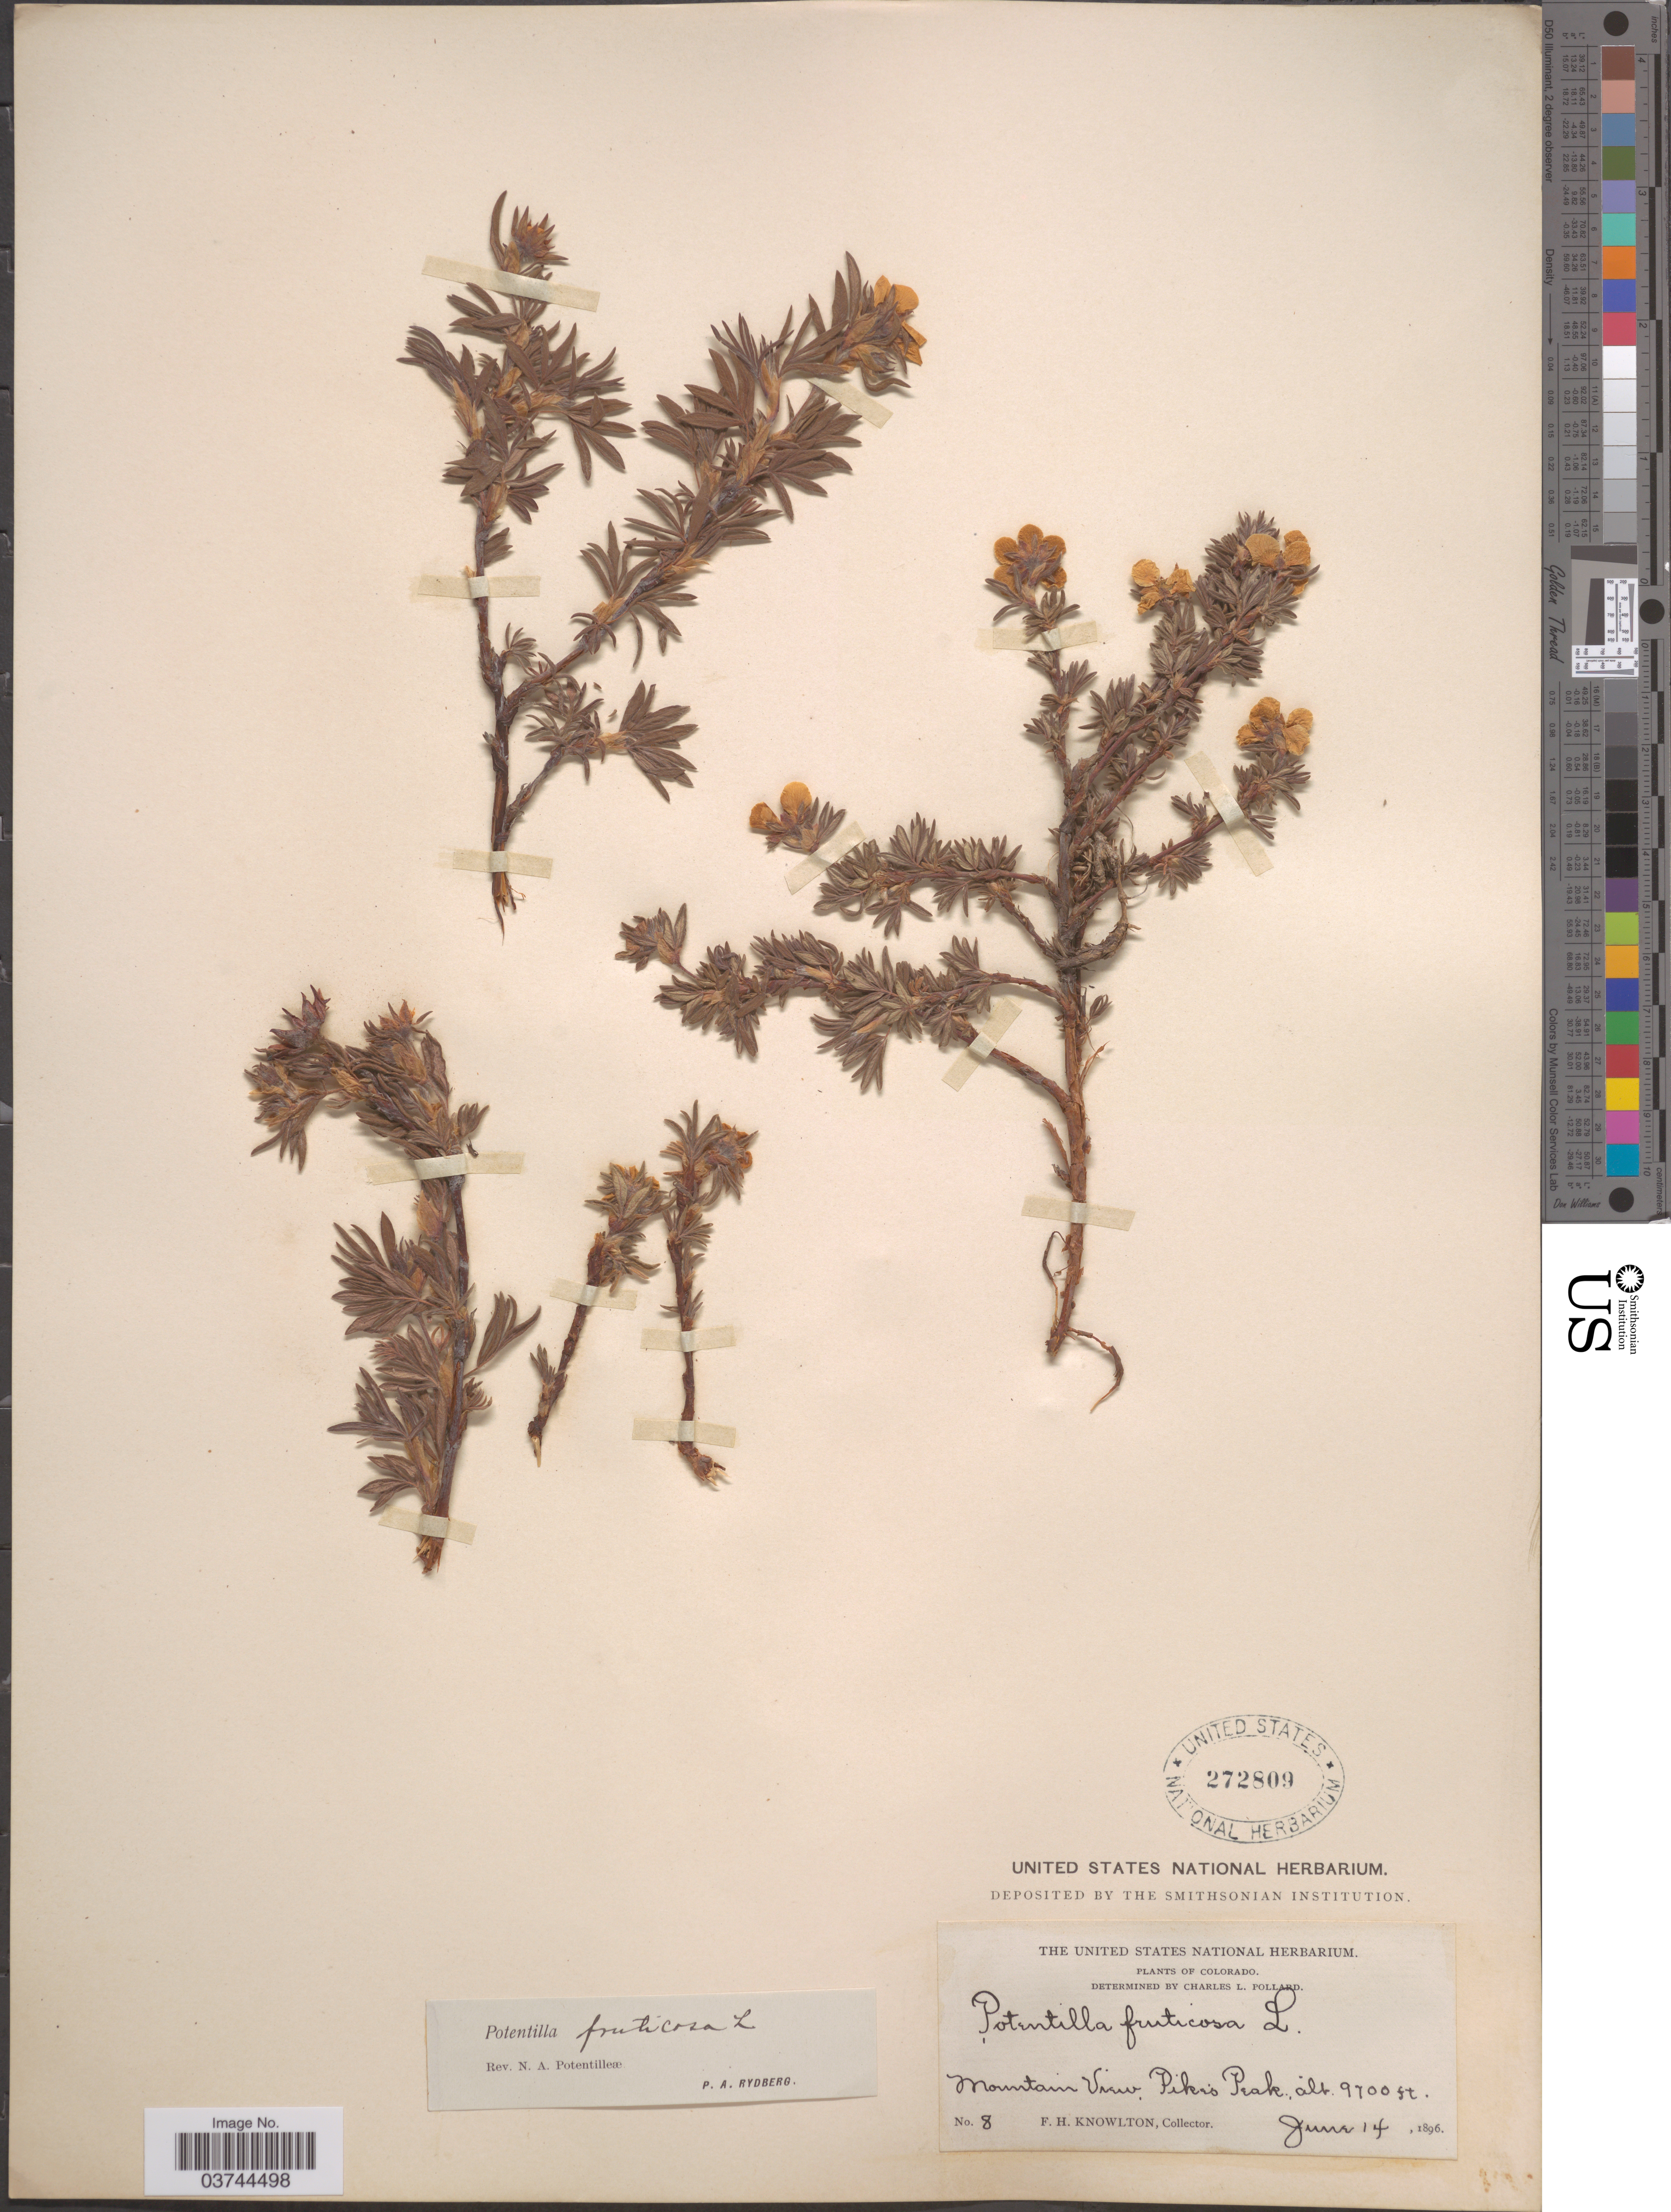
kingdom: Plantae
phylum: Tracheophyta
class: Magnoliopsida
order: Rosales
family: Rosaceae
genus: Dasiphora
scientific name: Dasiphora fruticosa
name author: (L.) Rydb.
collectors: F. H. Knowlton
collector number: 8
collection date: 1896-06-14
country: United States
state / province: Colorado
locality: Mountain View, Pikes Peak.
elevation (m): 2957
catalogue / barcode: US 272809